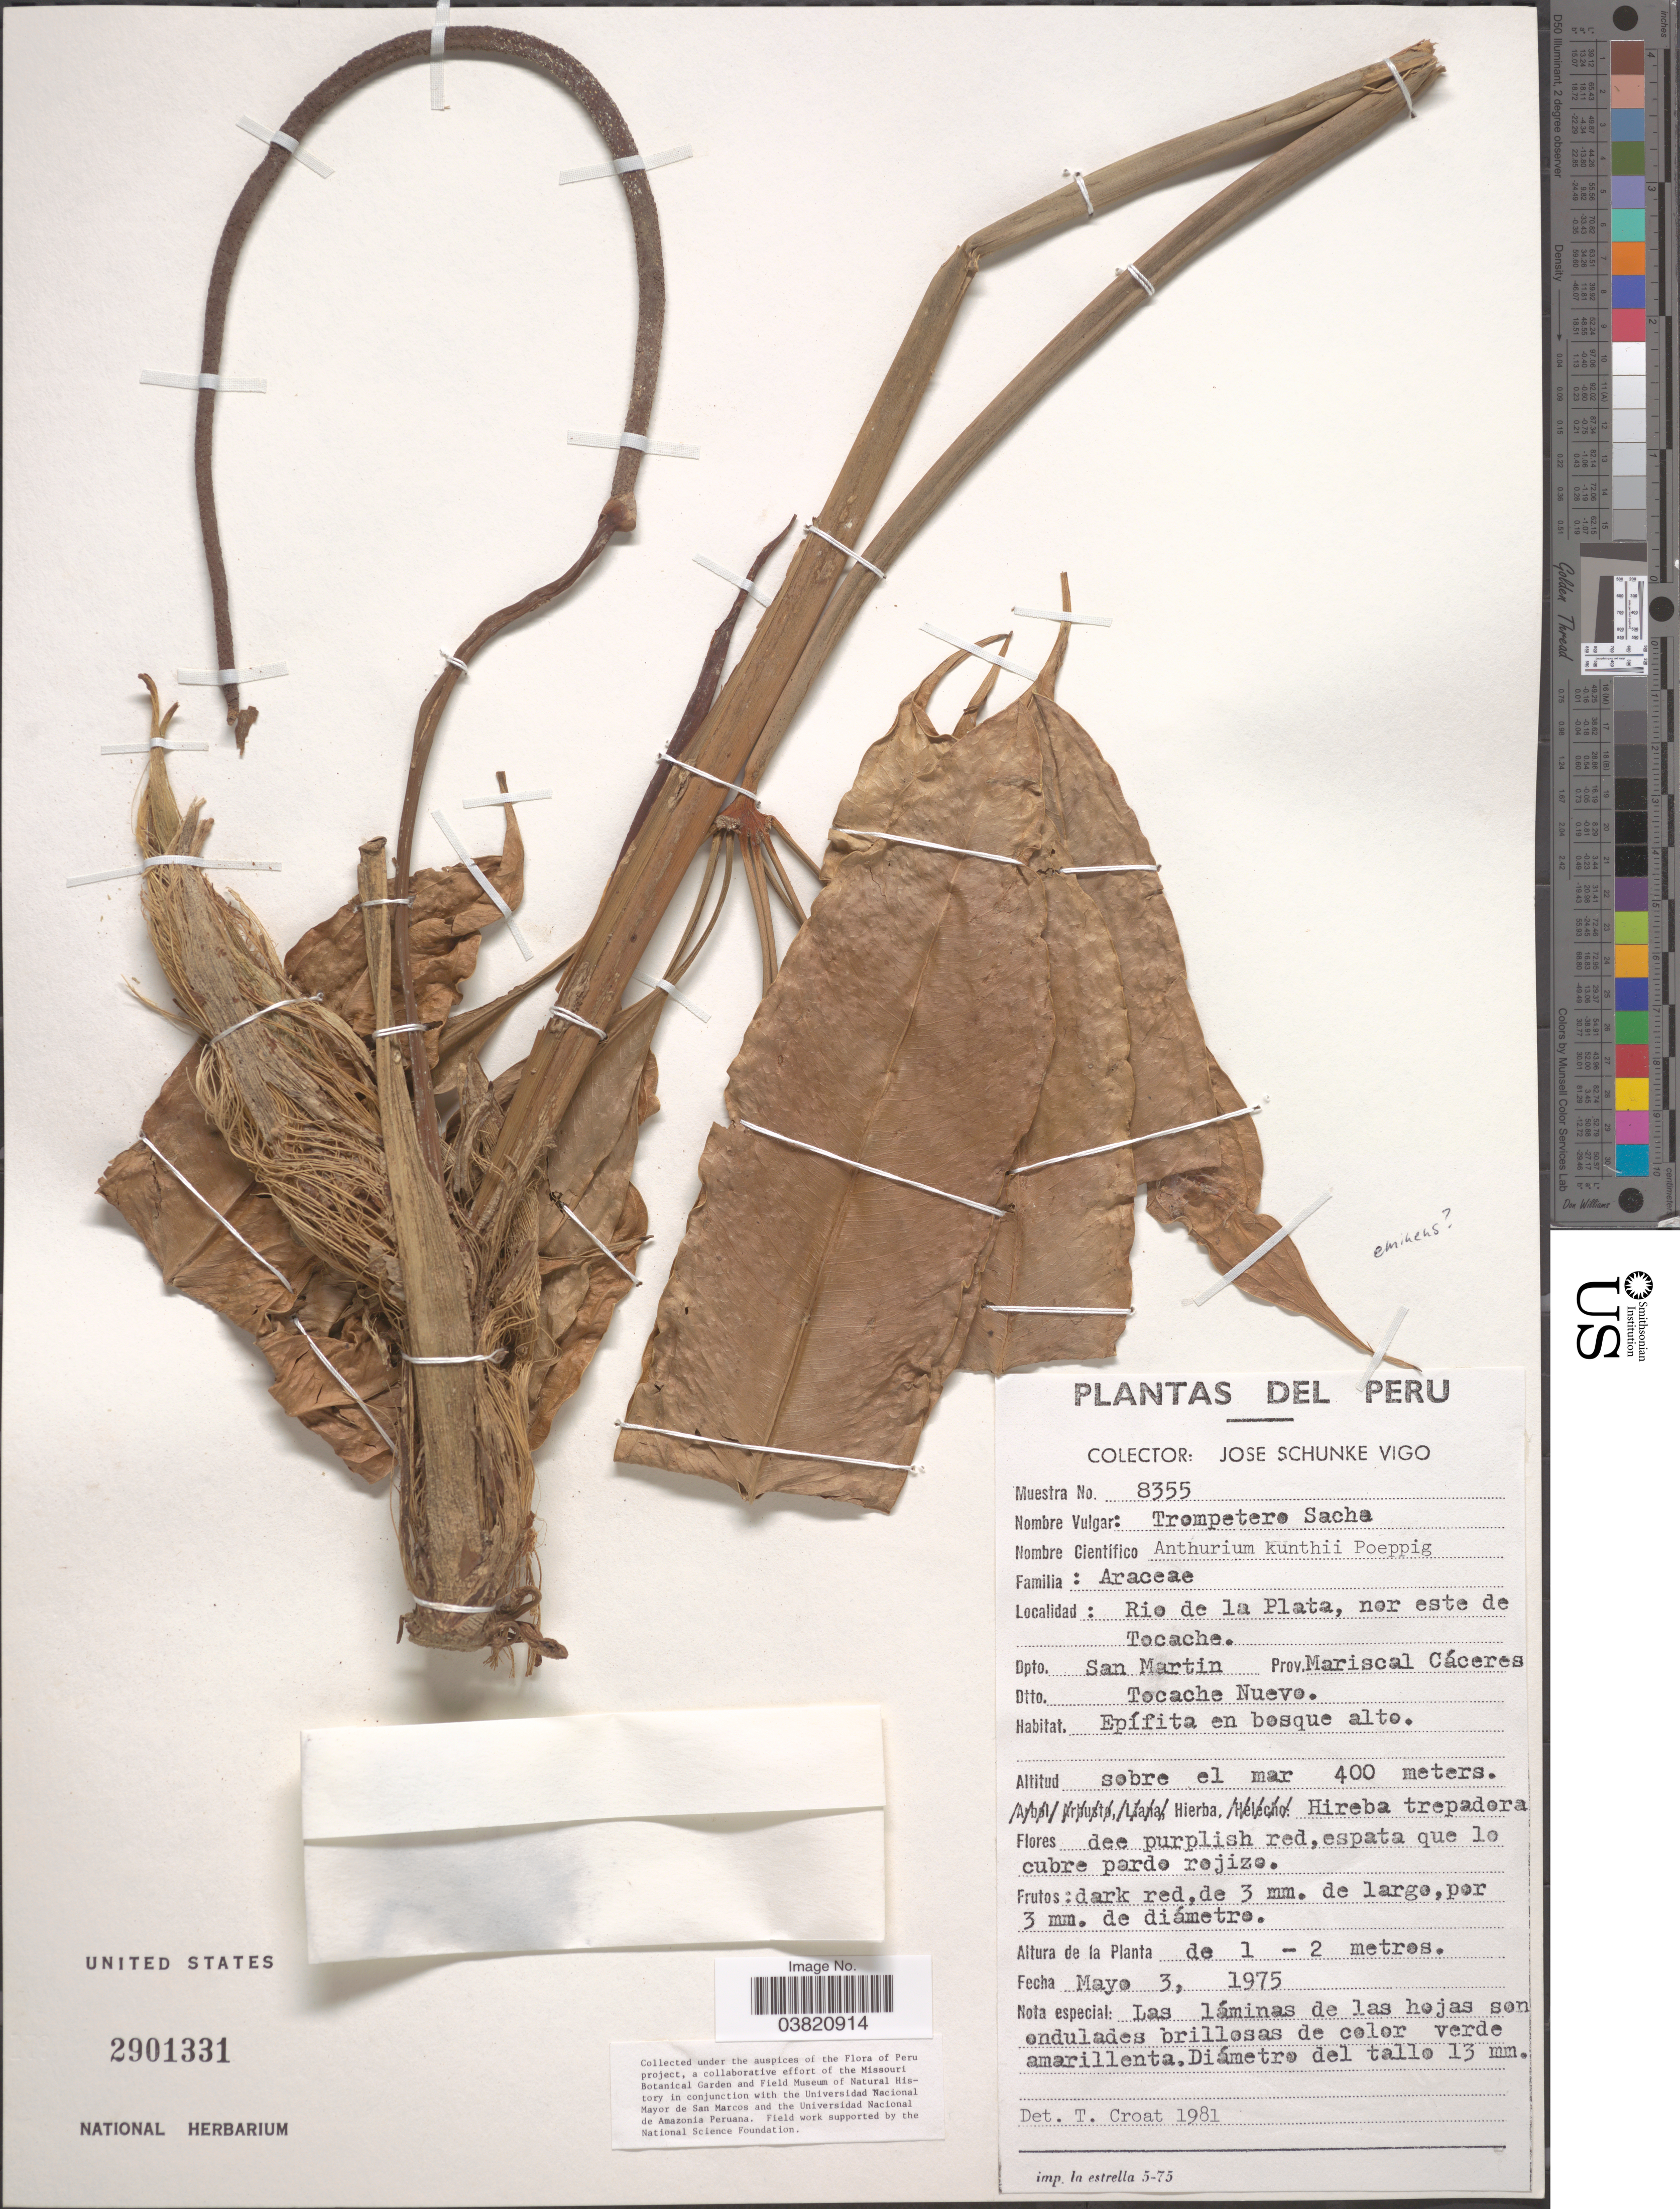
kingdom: Plantae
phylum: Tracheophyta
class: Liliopsida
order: Alismatales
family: Araceae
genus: Anthurium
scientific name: Anthurium kunthii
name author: Poepp.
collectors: J. Schunke Vigo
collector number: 8355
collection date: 1975-05-03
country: Peru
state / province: San Martín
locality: Rio de la Plata, nor este de Tocache. Dpto. San Martin. Prov. Mariscal Cáceres. Dtto. Tocache Nuevo.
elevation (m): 400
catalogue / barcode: US 2901331